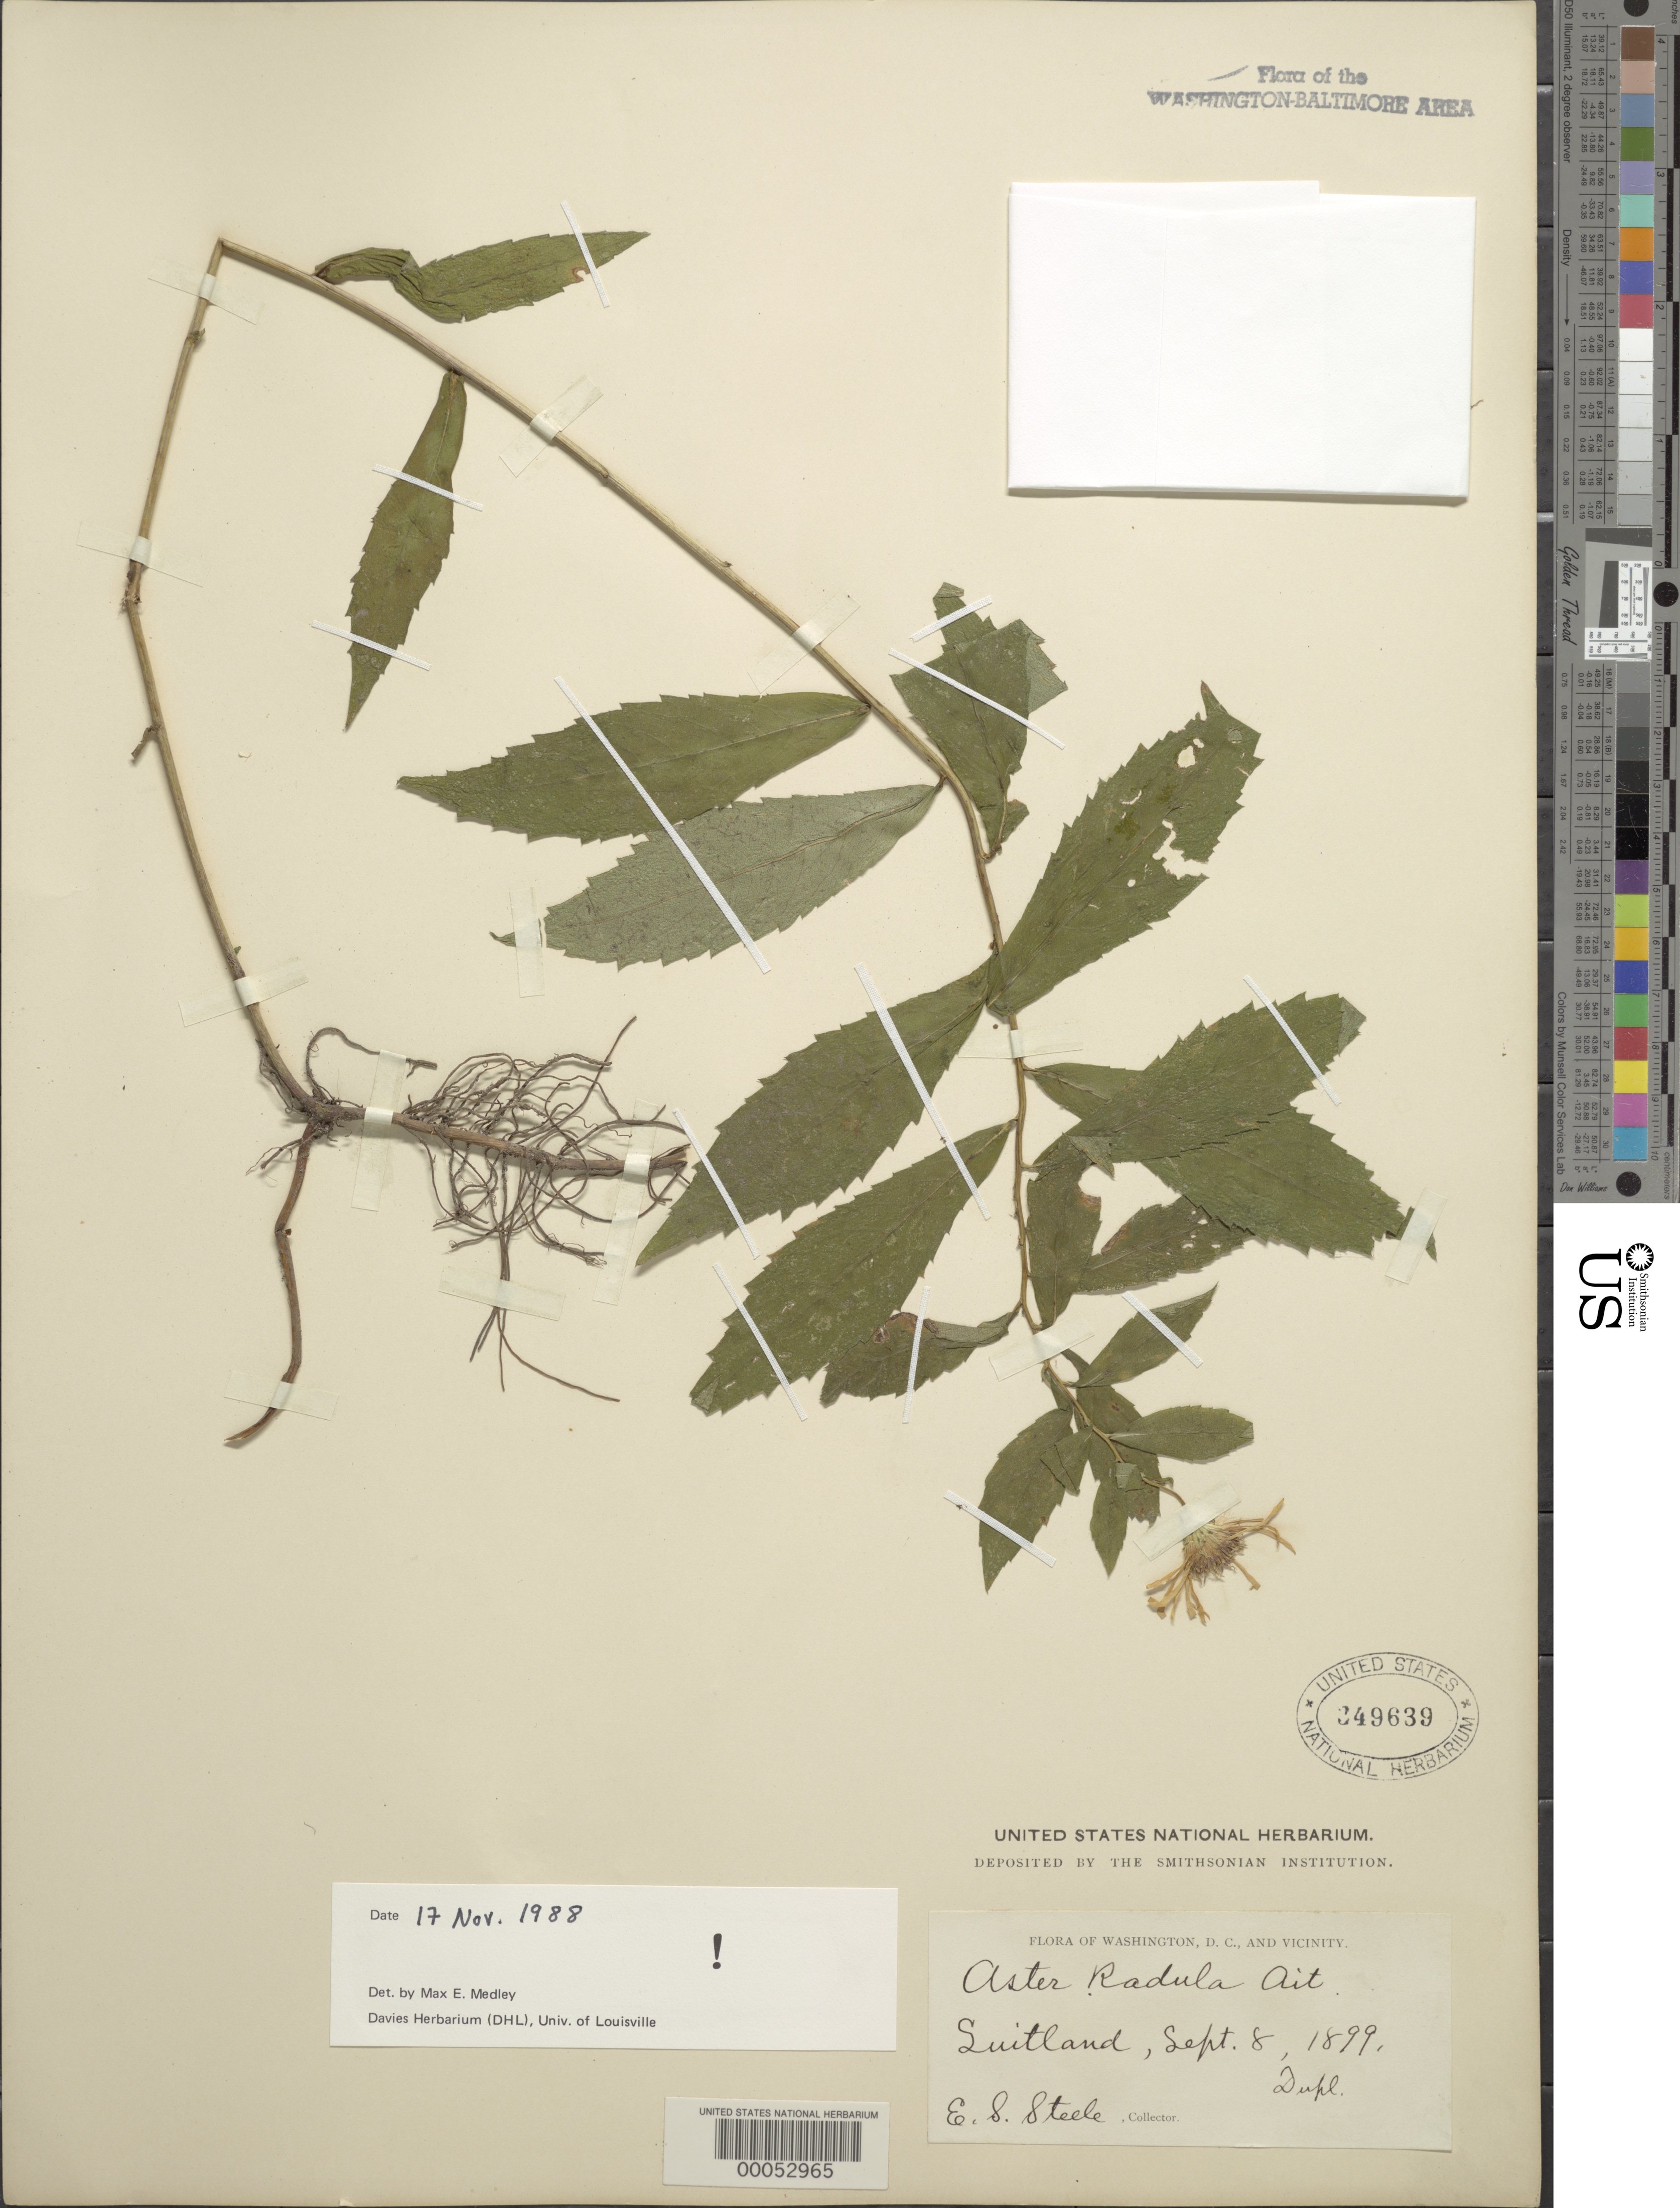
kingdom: Plantae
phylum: Tracheophyta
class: Magnoliopsida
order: Asterales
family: Asteraceae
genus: Eurybia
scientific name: Eurybia radula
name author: (Aiton) G.L. Nesom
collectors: E. Steele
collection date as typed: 08 Sep 1899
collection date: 1899-09-08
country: United States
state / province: Maryland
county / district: Prince George's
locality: Suitland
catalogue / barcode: US 349639